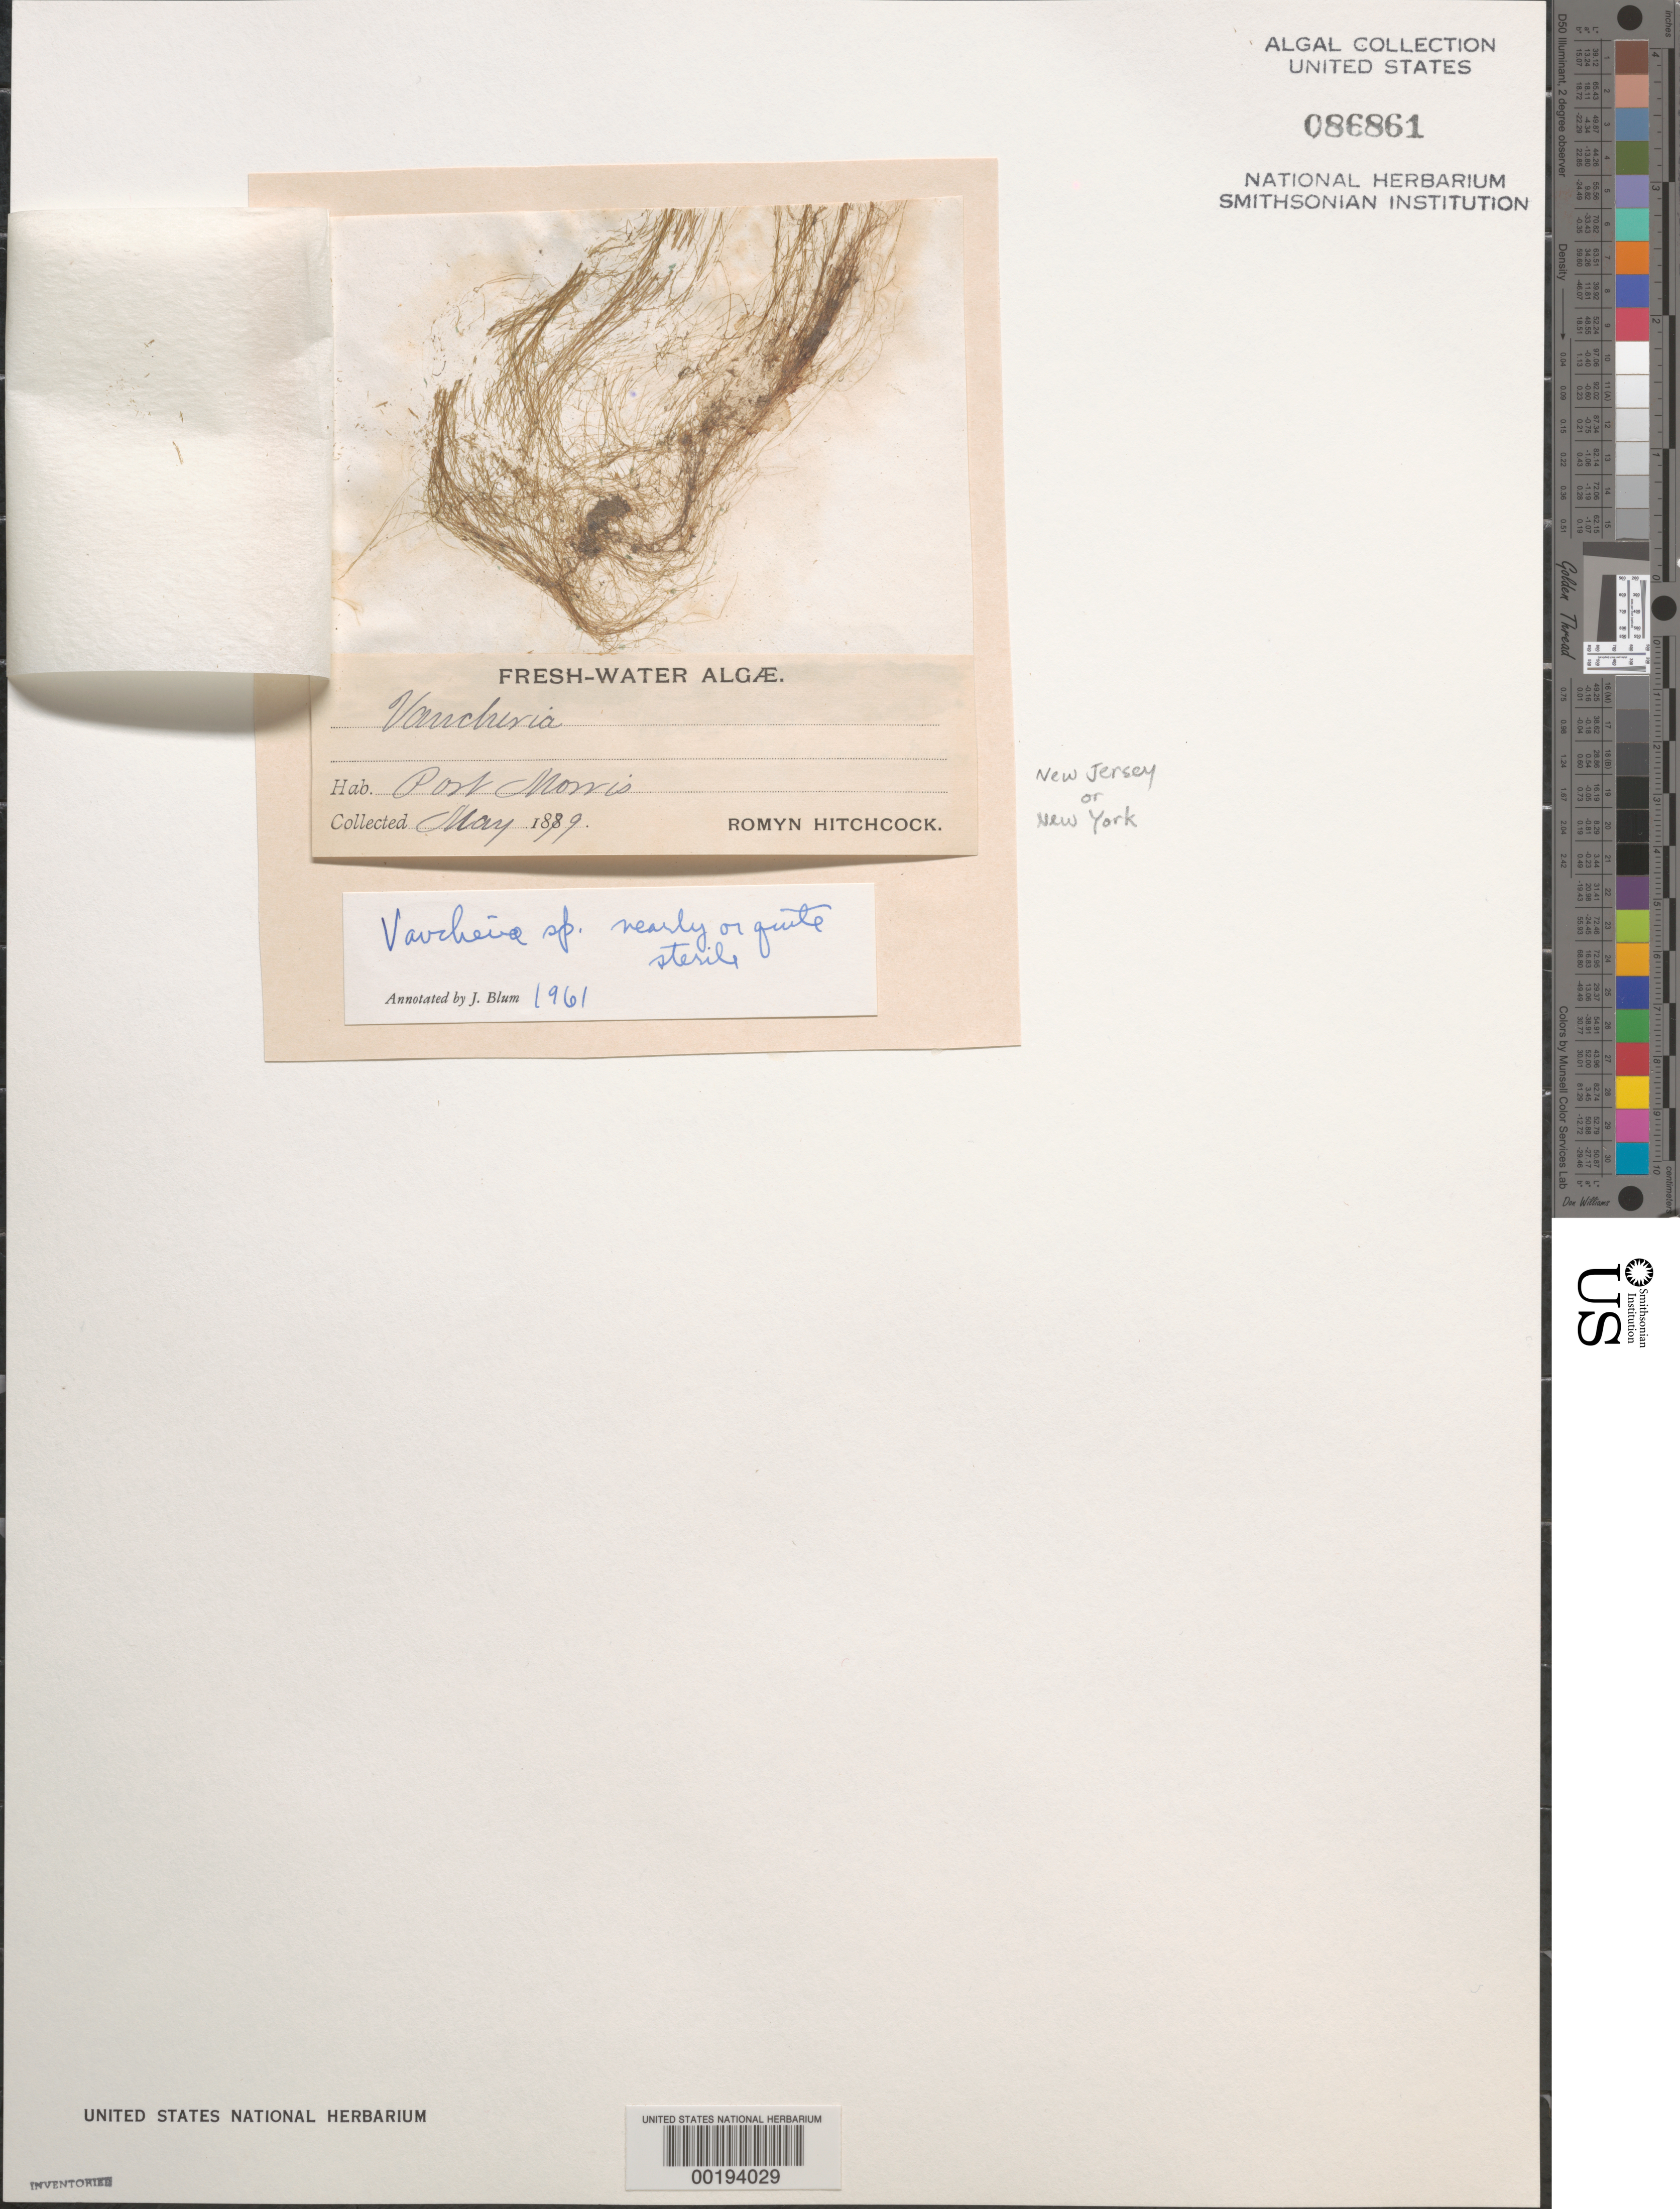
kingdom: Chromista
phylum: Ochrophyta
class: Xanthophyceae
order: Vaucheriales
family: Vaucheriaceae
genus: Vaucheria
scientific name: Vaucheria sp.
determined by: Blum, J. L.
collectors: R. Hitchcock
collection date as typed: May 1879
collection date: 1879-05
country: United States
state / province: New Jersey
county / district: Morris County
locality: Port Morris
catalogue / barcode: US 86861